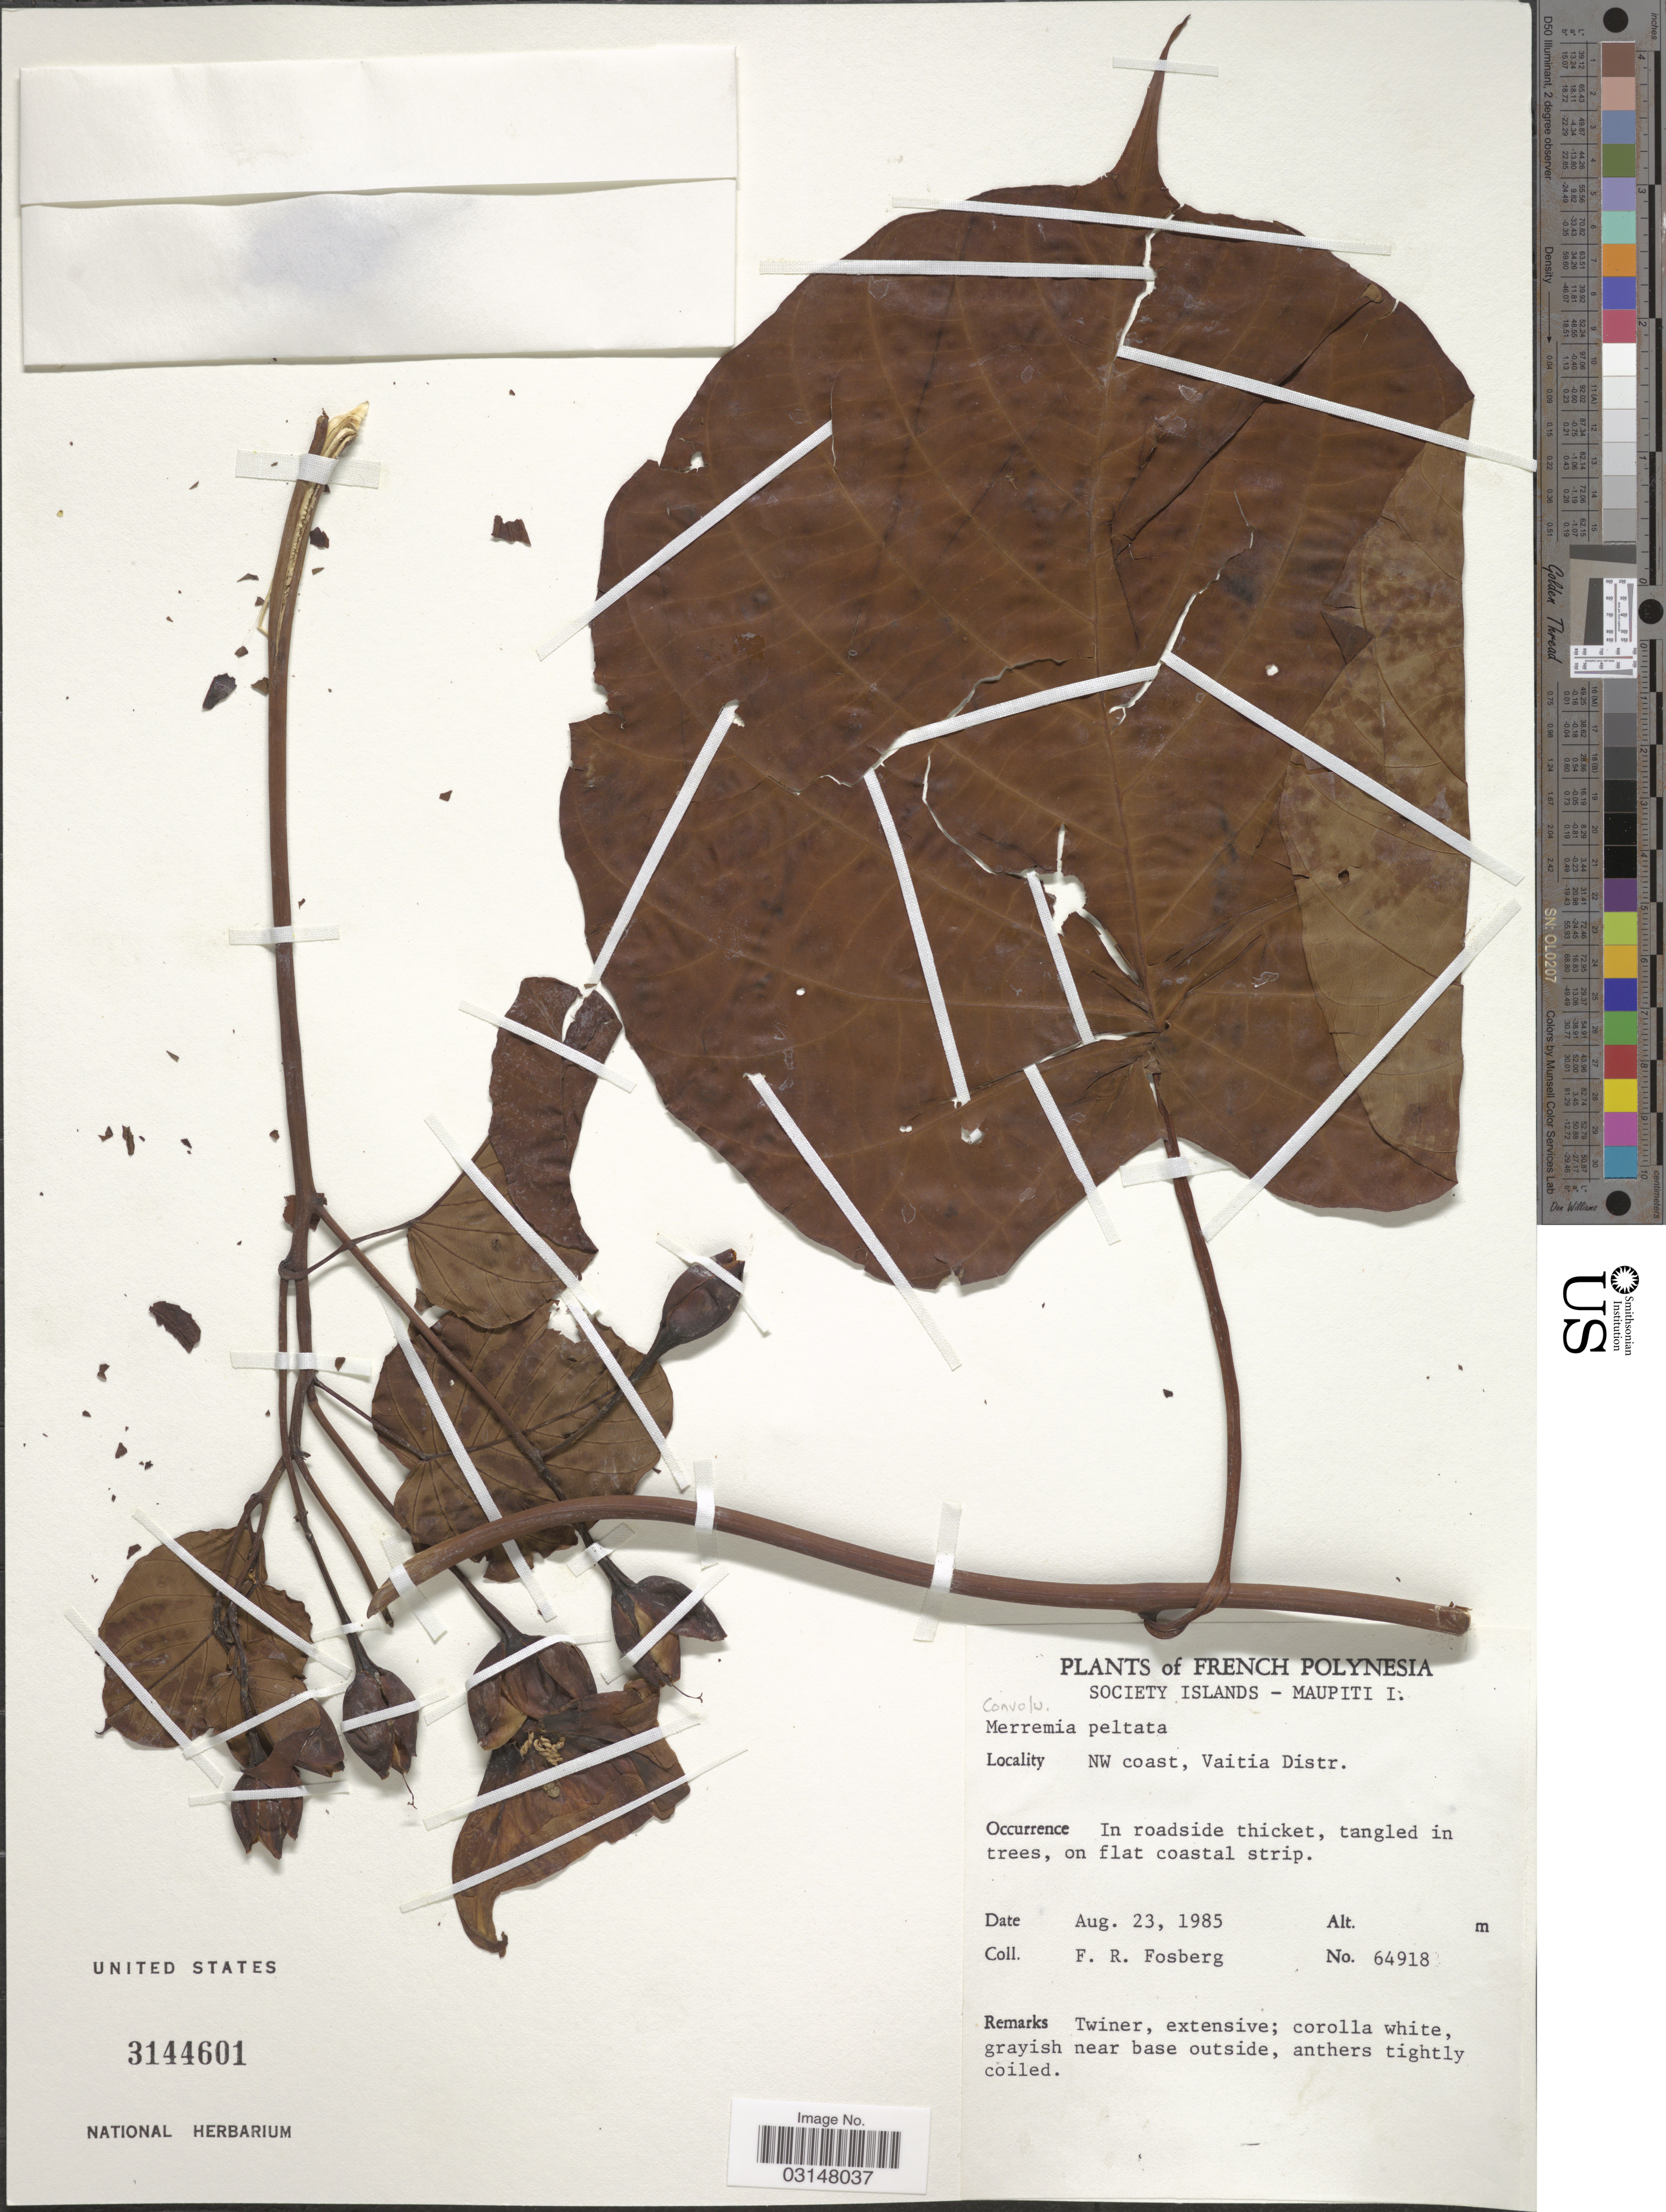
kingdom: Plantae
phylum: Tracheophyta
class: Magnoliopsida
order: Solanales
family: Convolvulaceae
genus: Decalobanthus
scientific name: Decalobanthus peltatus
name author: (L.) A. R. Simões & Staples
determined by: Wagner, W. L., (BOT), Smithsonian Institution - National Museum of Natural History (UNITED STATES)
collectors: F. R. Fosberg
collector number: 64918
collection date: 1985-08-23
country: French Polynesia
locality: Society Islands - Maupiti I. NW coast, Vaitia Distr.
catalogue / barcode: US 3144601